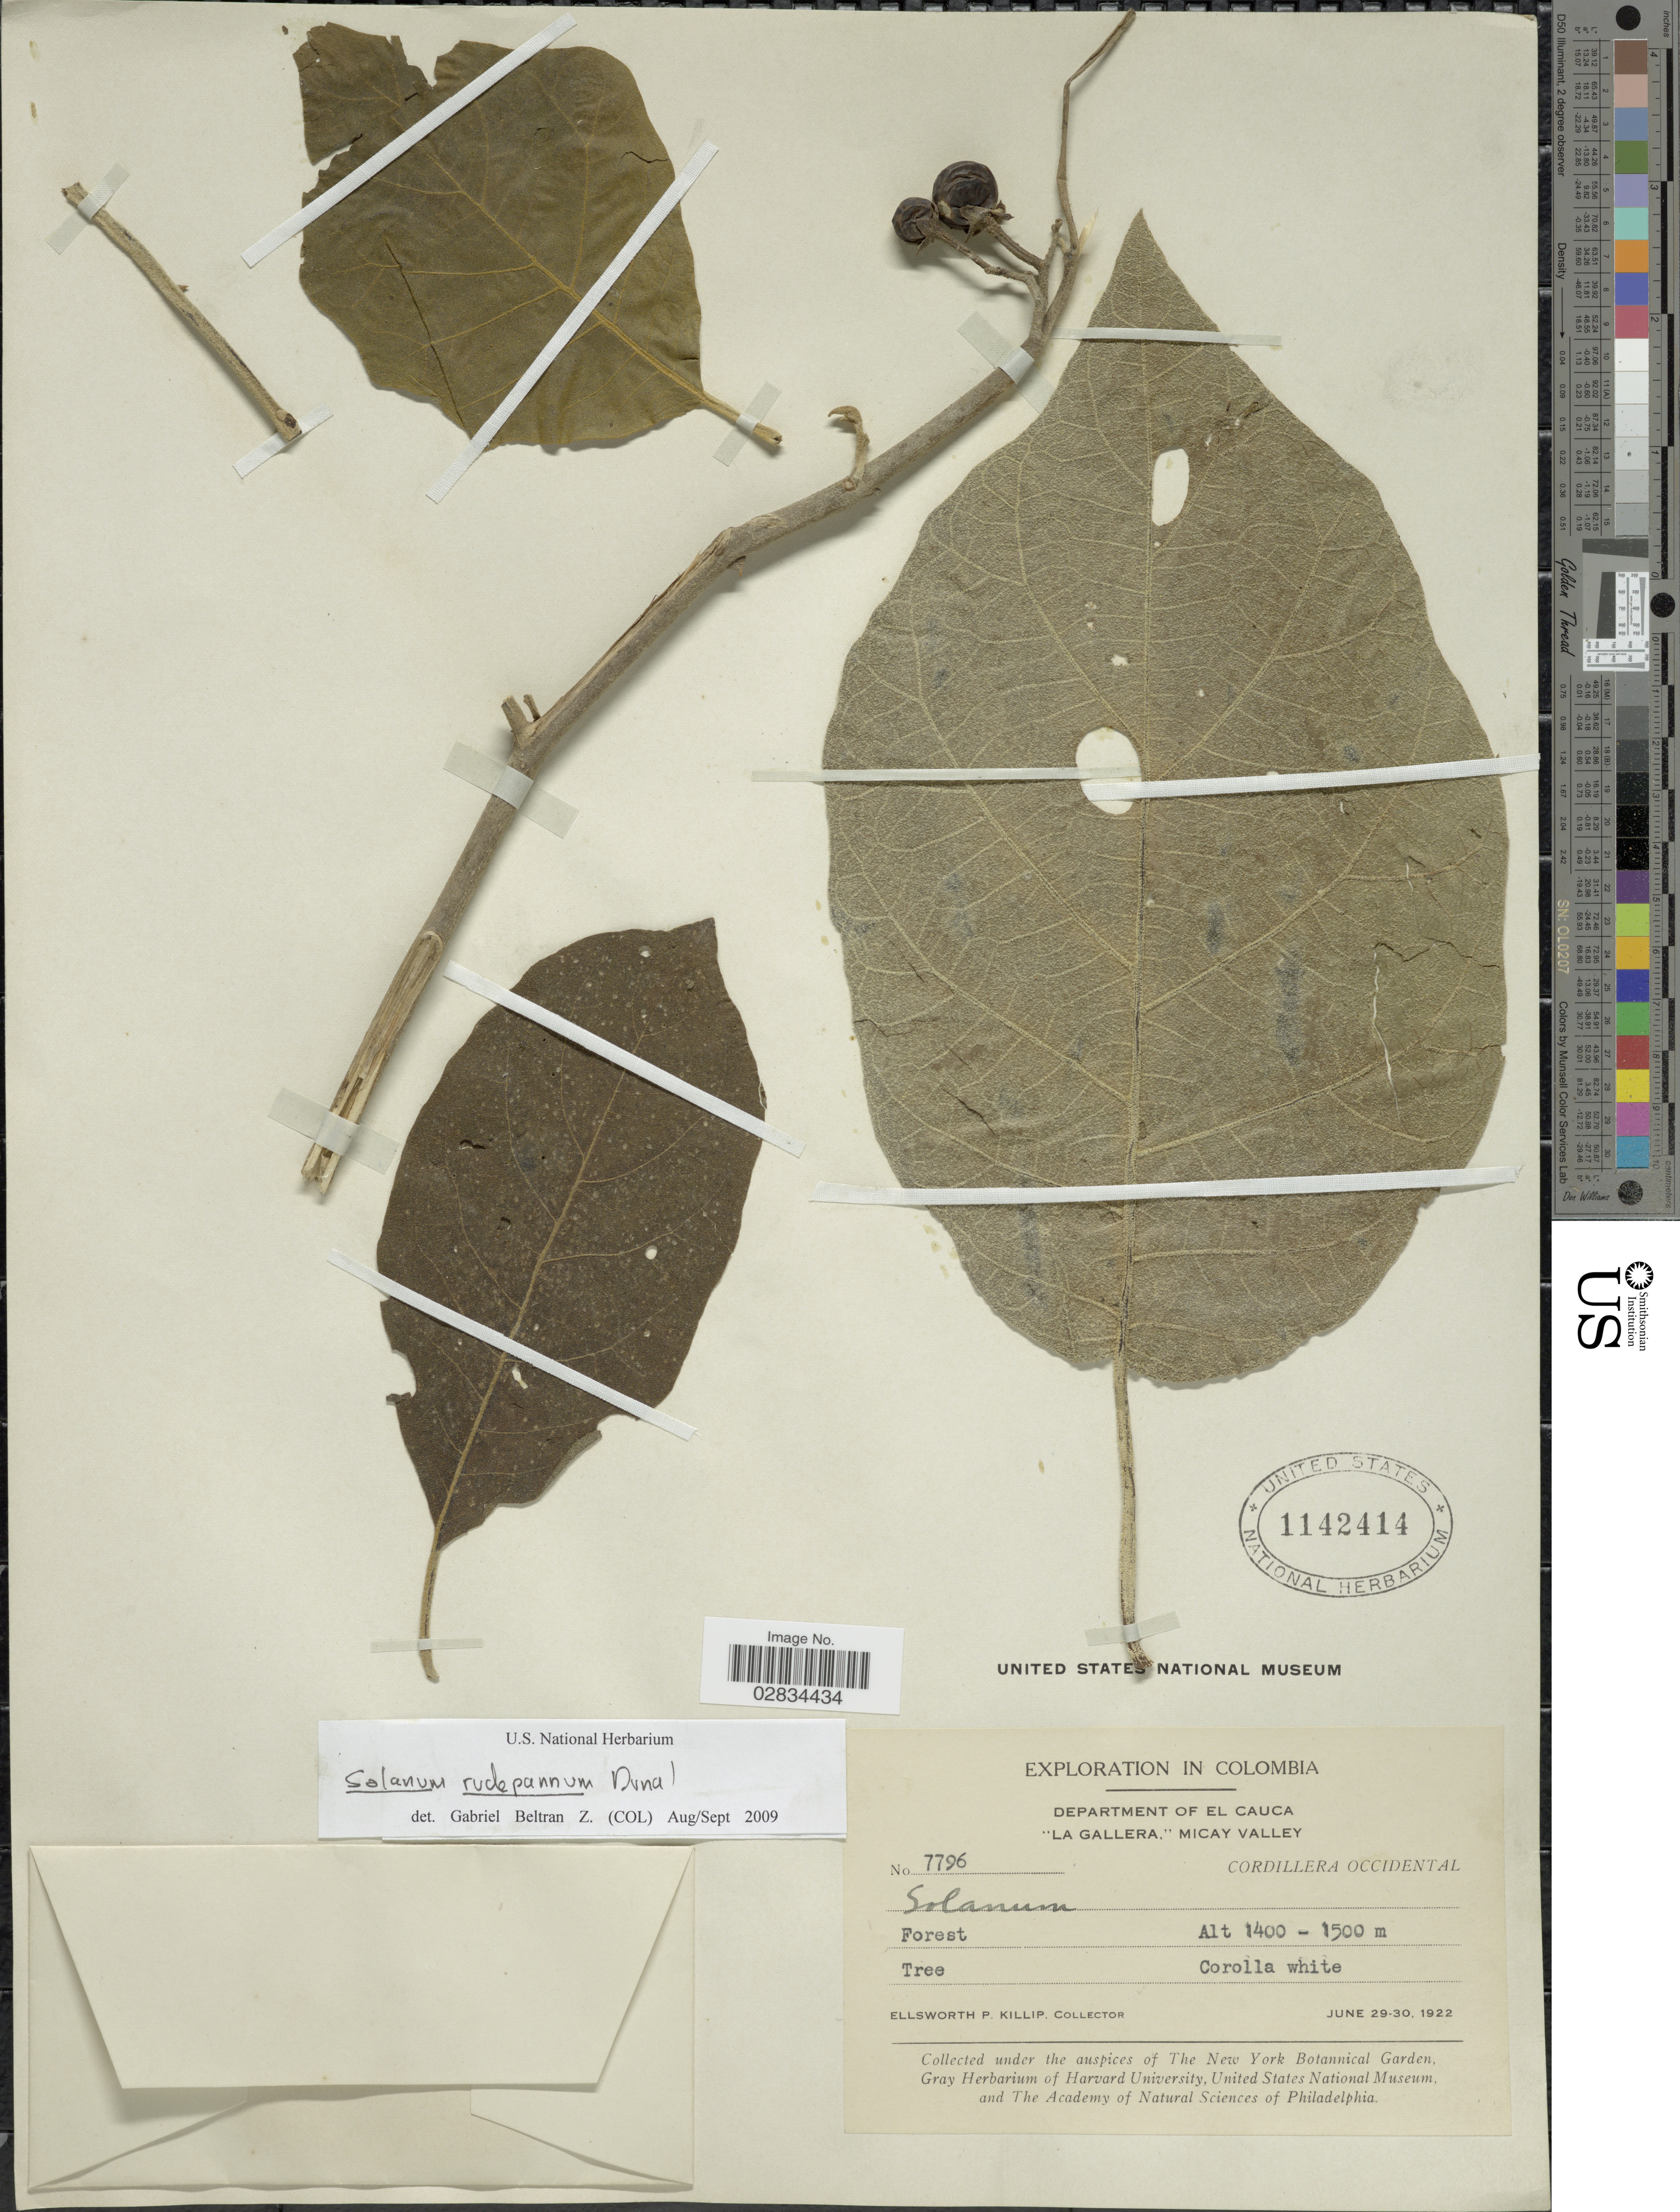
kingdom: Plantae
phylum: Tracheophyta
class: Magnoliopsida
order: Solanales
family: Solanaceae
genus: Solanum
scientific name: Solanum rudepannum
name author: Dunal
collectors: E. P. Killip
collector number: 7796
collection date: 1922-06-29/1922-06-30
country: Colombia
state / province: Cauca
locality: Department of el Cauca. "La Gallera", Micay Valley. Cordillera Occidental.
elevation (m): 1400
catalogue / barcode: US 1142414